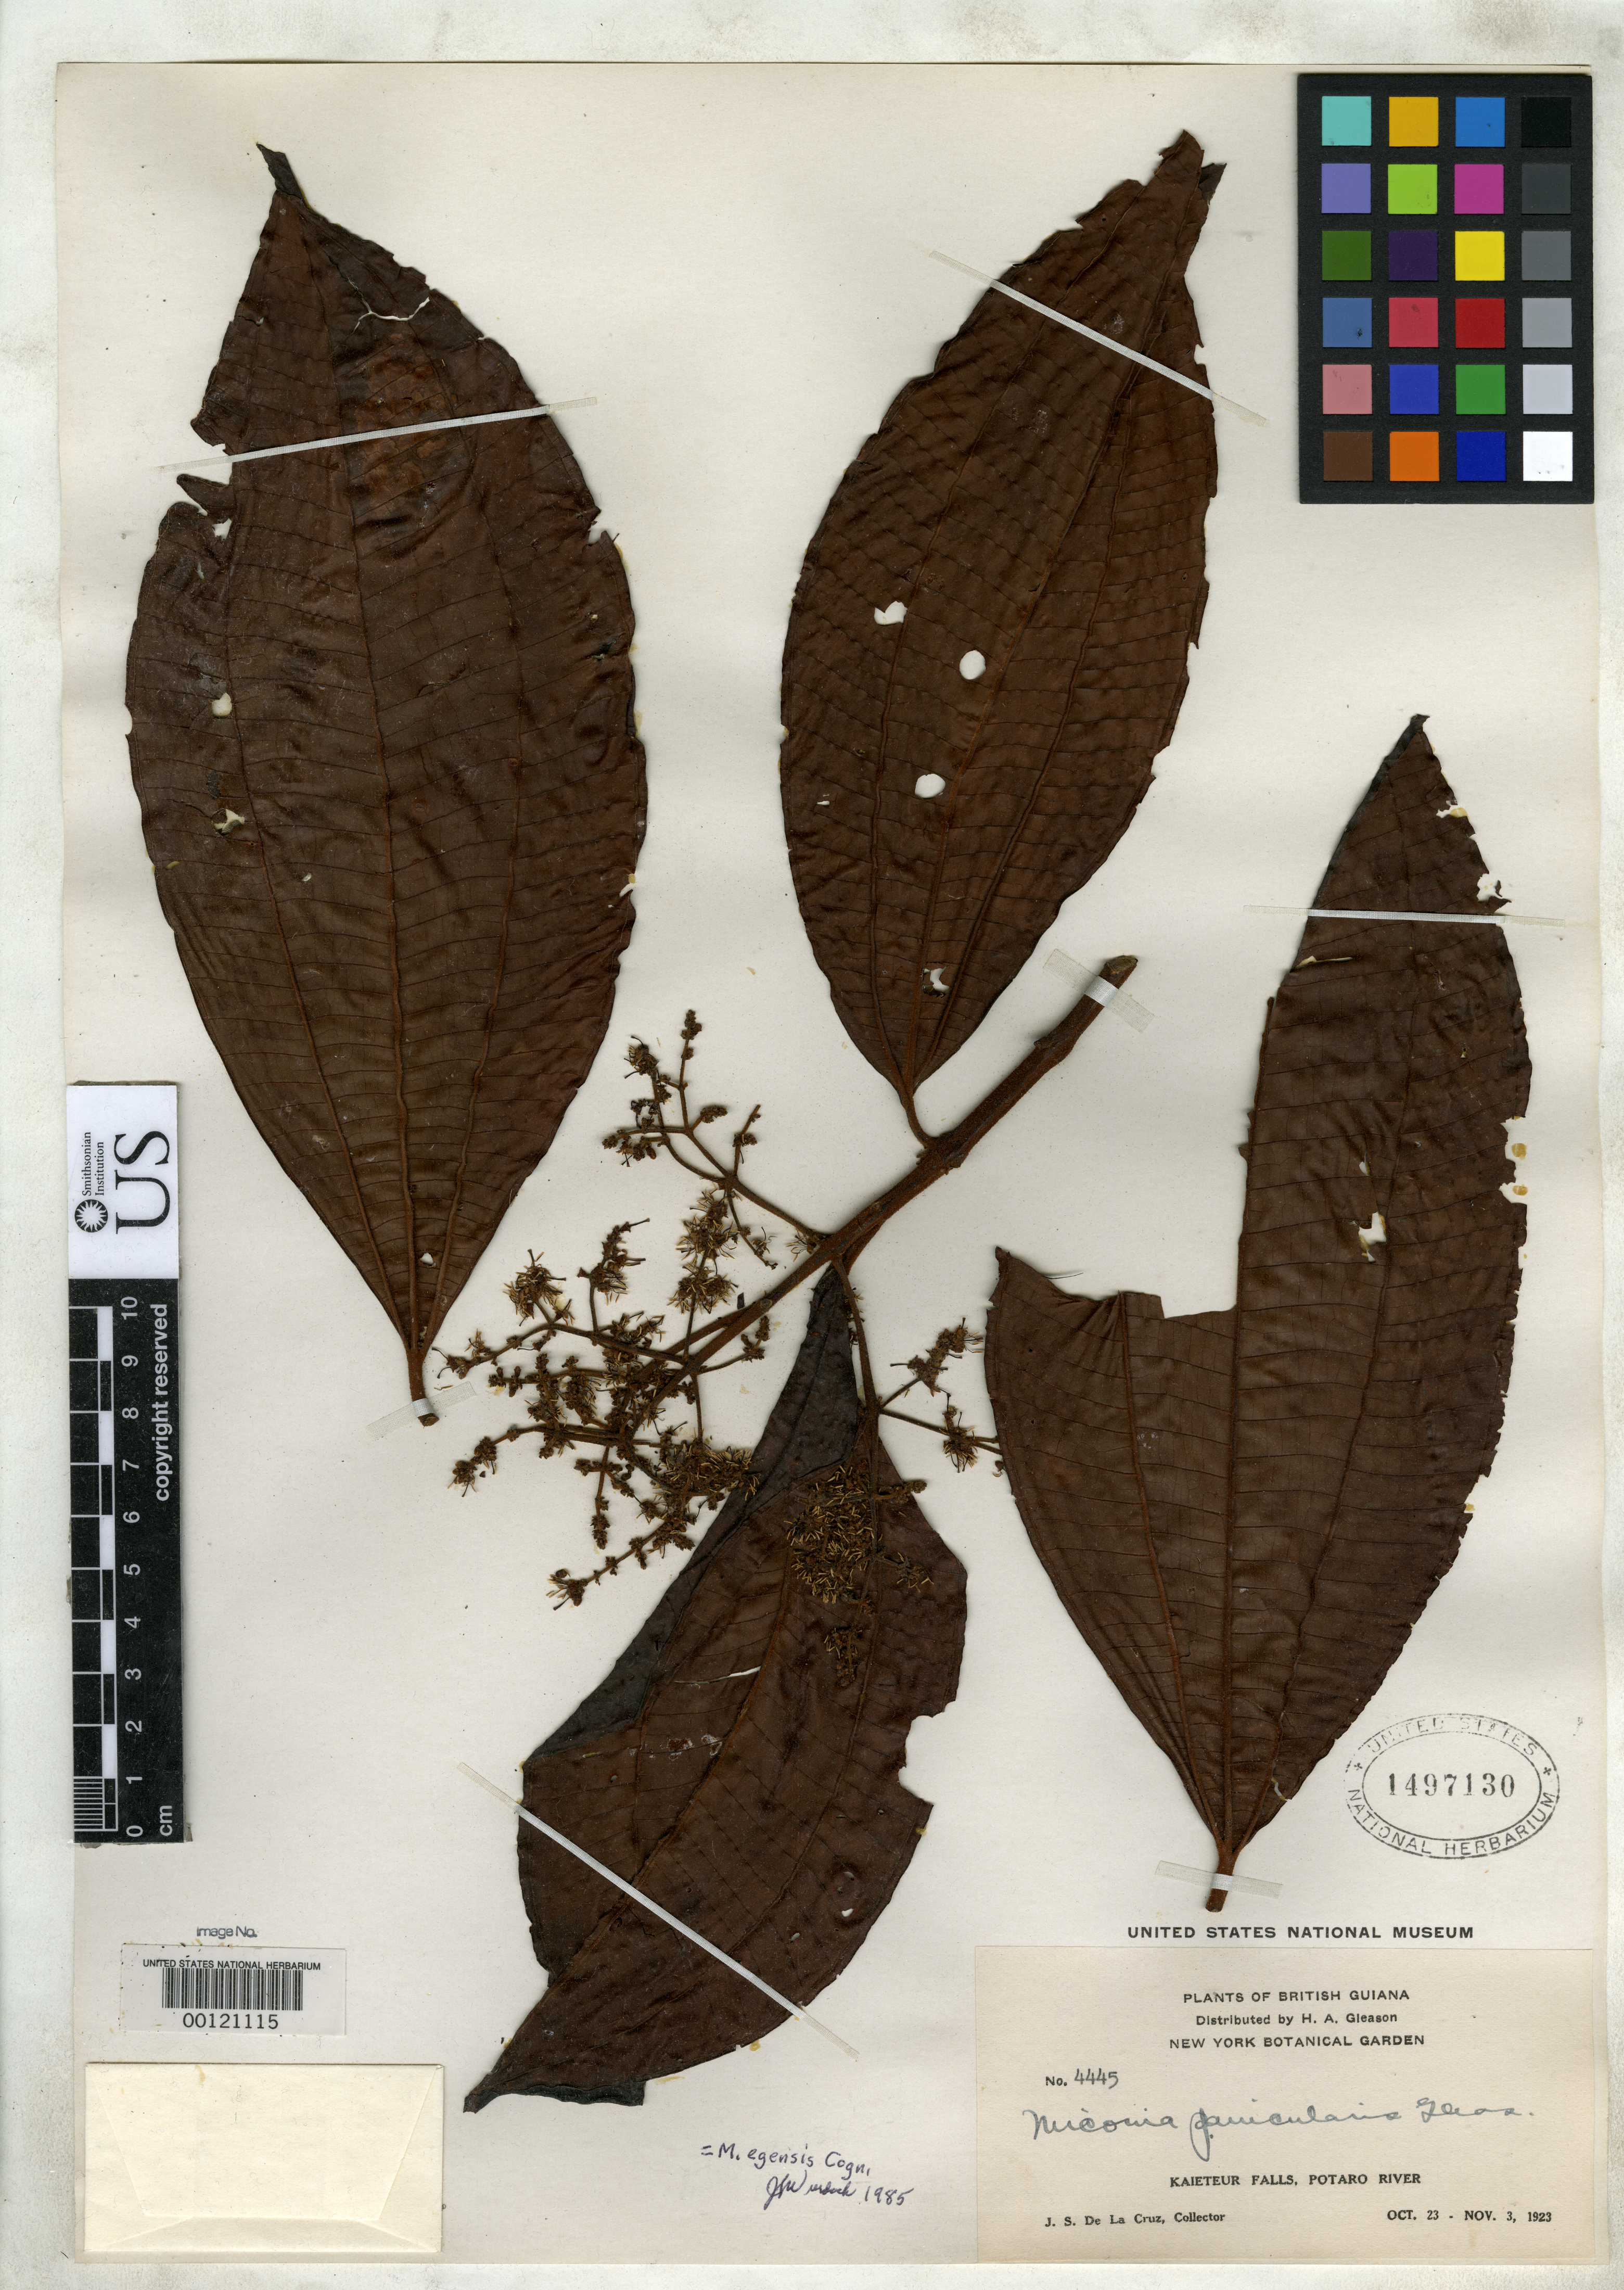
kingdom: Plantae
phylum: Tracheophyta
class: Magnoliopsida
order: Myrtales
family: Melastomataceae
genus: Miconia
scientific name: Miconia panicularis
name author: Gleason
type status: Isotype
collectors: J. S. de la Cruz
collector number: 4445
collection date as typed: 23 Oct 1923 to 03 Nov 1923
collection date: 1923-10-23/1923-11-03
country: Guyana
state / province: Cuyuni-Mazaruni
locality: Kaieteur Falls, Potaro River.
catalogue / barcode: US 1497130